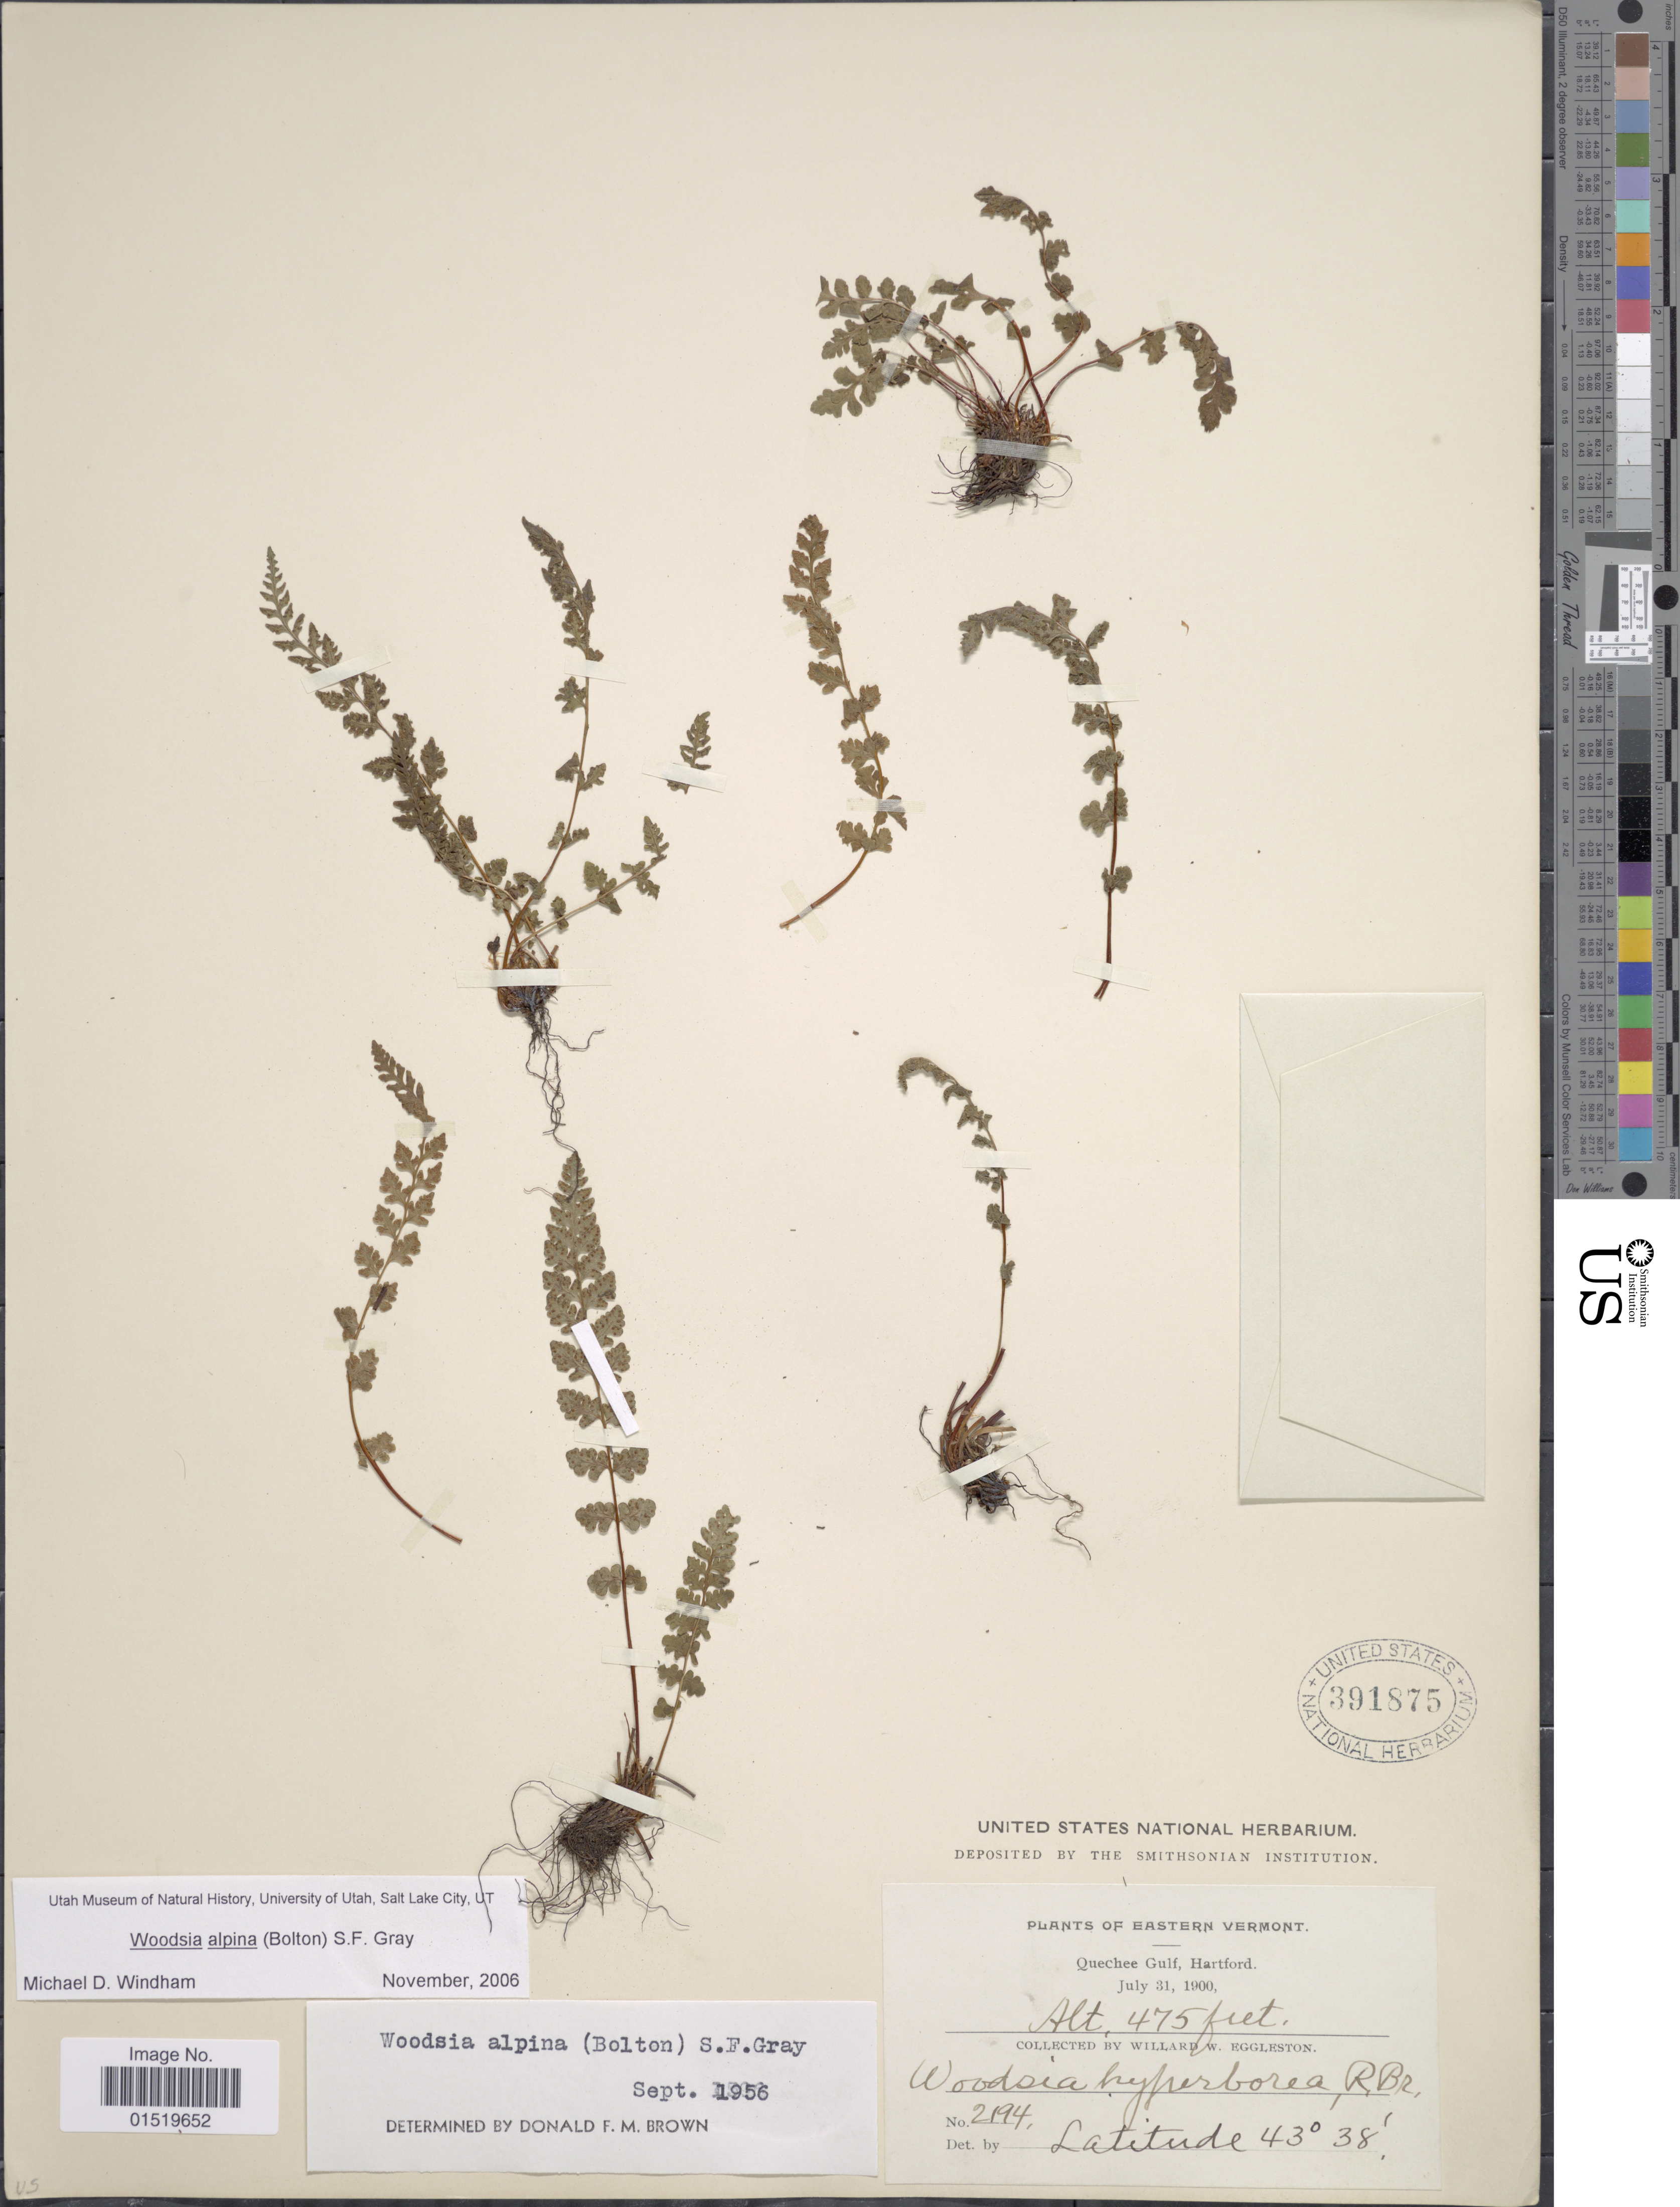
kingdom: Plantae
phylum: Tracheophyta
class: Polypodiopsida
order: Polypodiales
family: Woodsiaceae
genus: Woodsia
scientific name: Woodsia alpina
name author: (Bolton) S.F. Gray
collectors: W. W. Eggleston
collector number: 2194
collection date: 1900-07-31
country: United States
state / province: Vermont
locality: Eastern Vermont, Quechee Gulf, Hartford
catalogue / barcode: US 391874